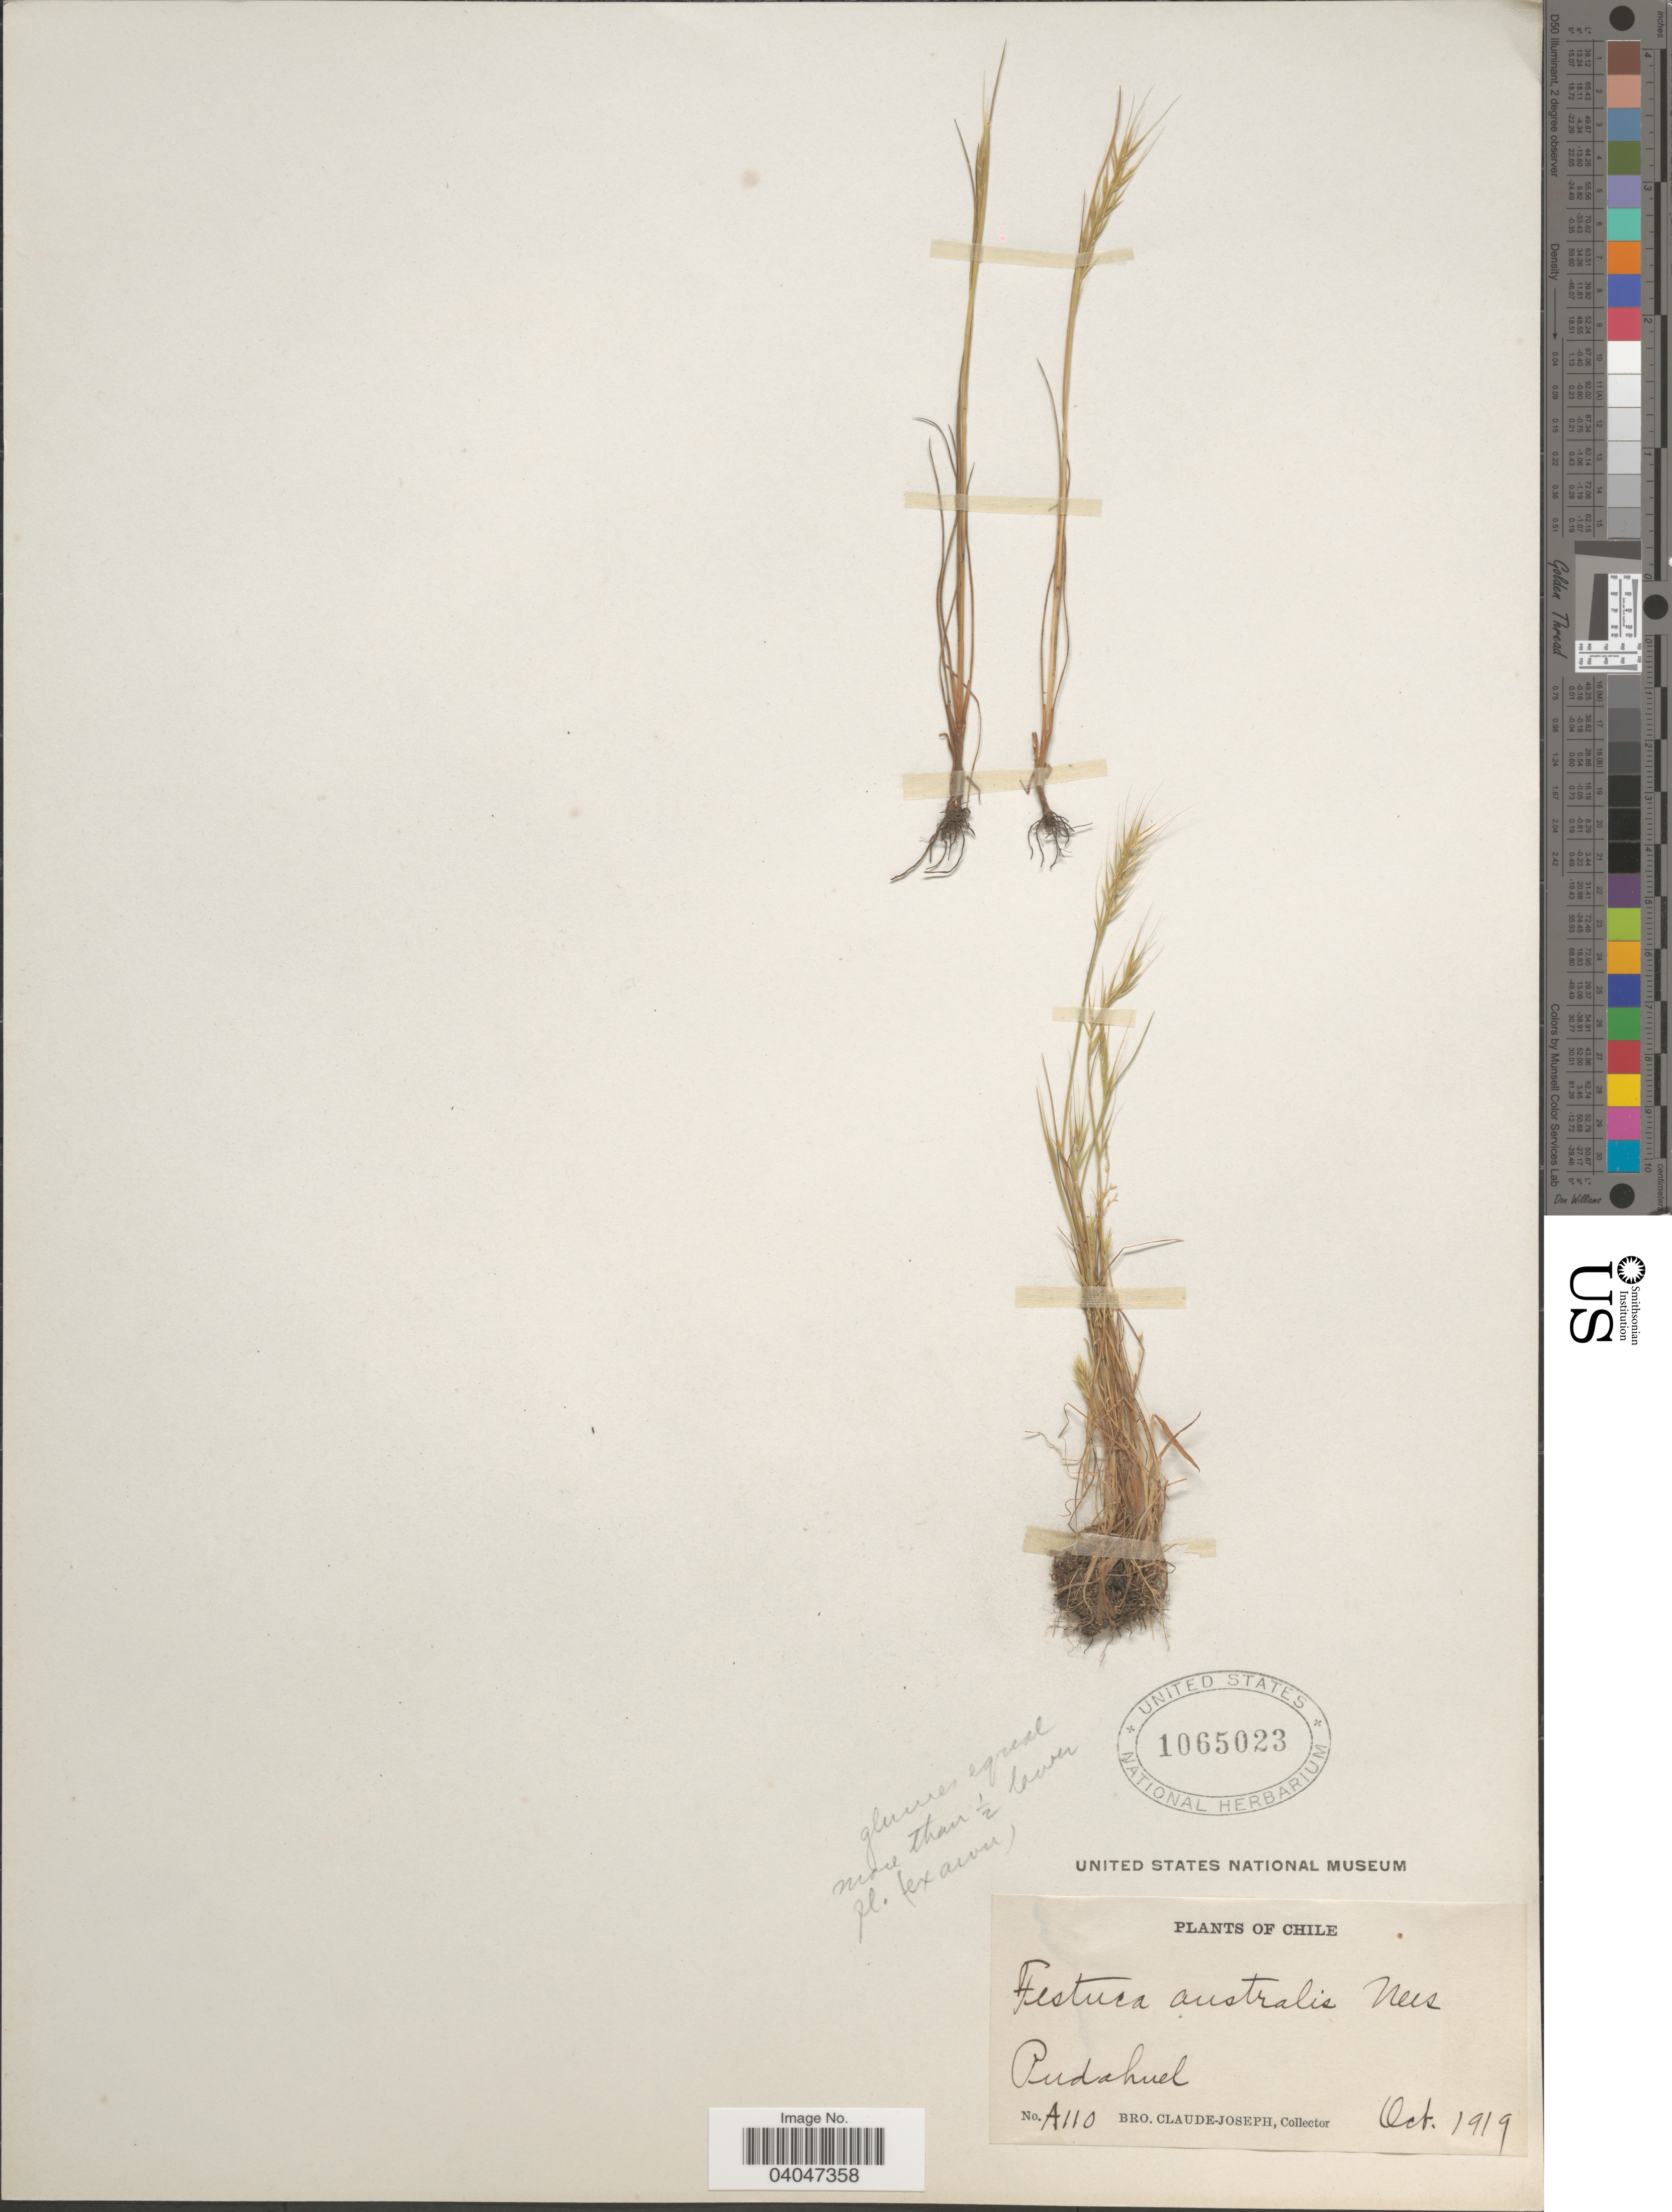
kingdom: Plantae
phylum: Tracheophyta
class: Liliopsida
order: Poales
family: Poaceae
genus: Festuca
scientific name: Festuca australis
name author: Nees ex Steud.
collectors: Bro. Claude-Joseph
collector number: A110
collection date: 1919-10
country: Chile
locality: Pudahuel.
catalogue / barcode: US 1065023